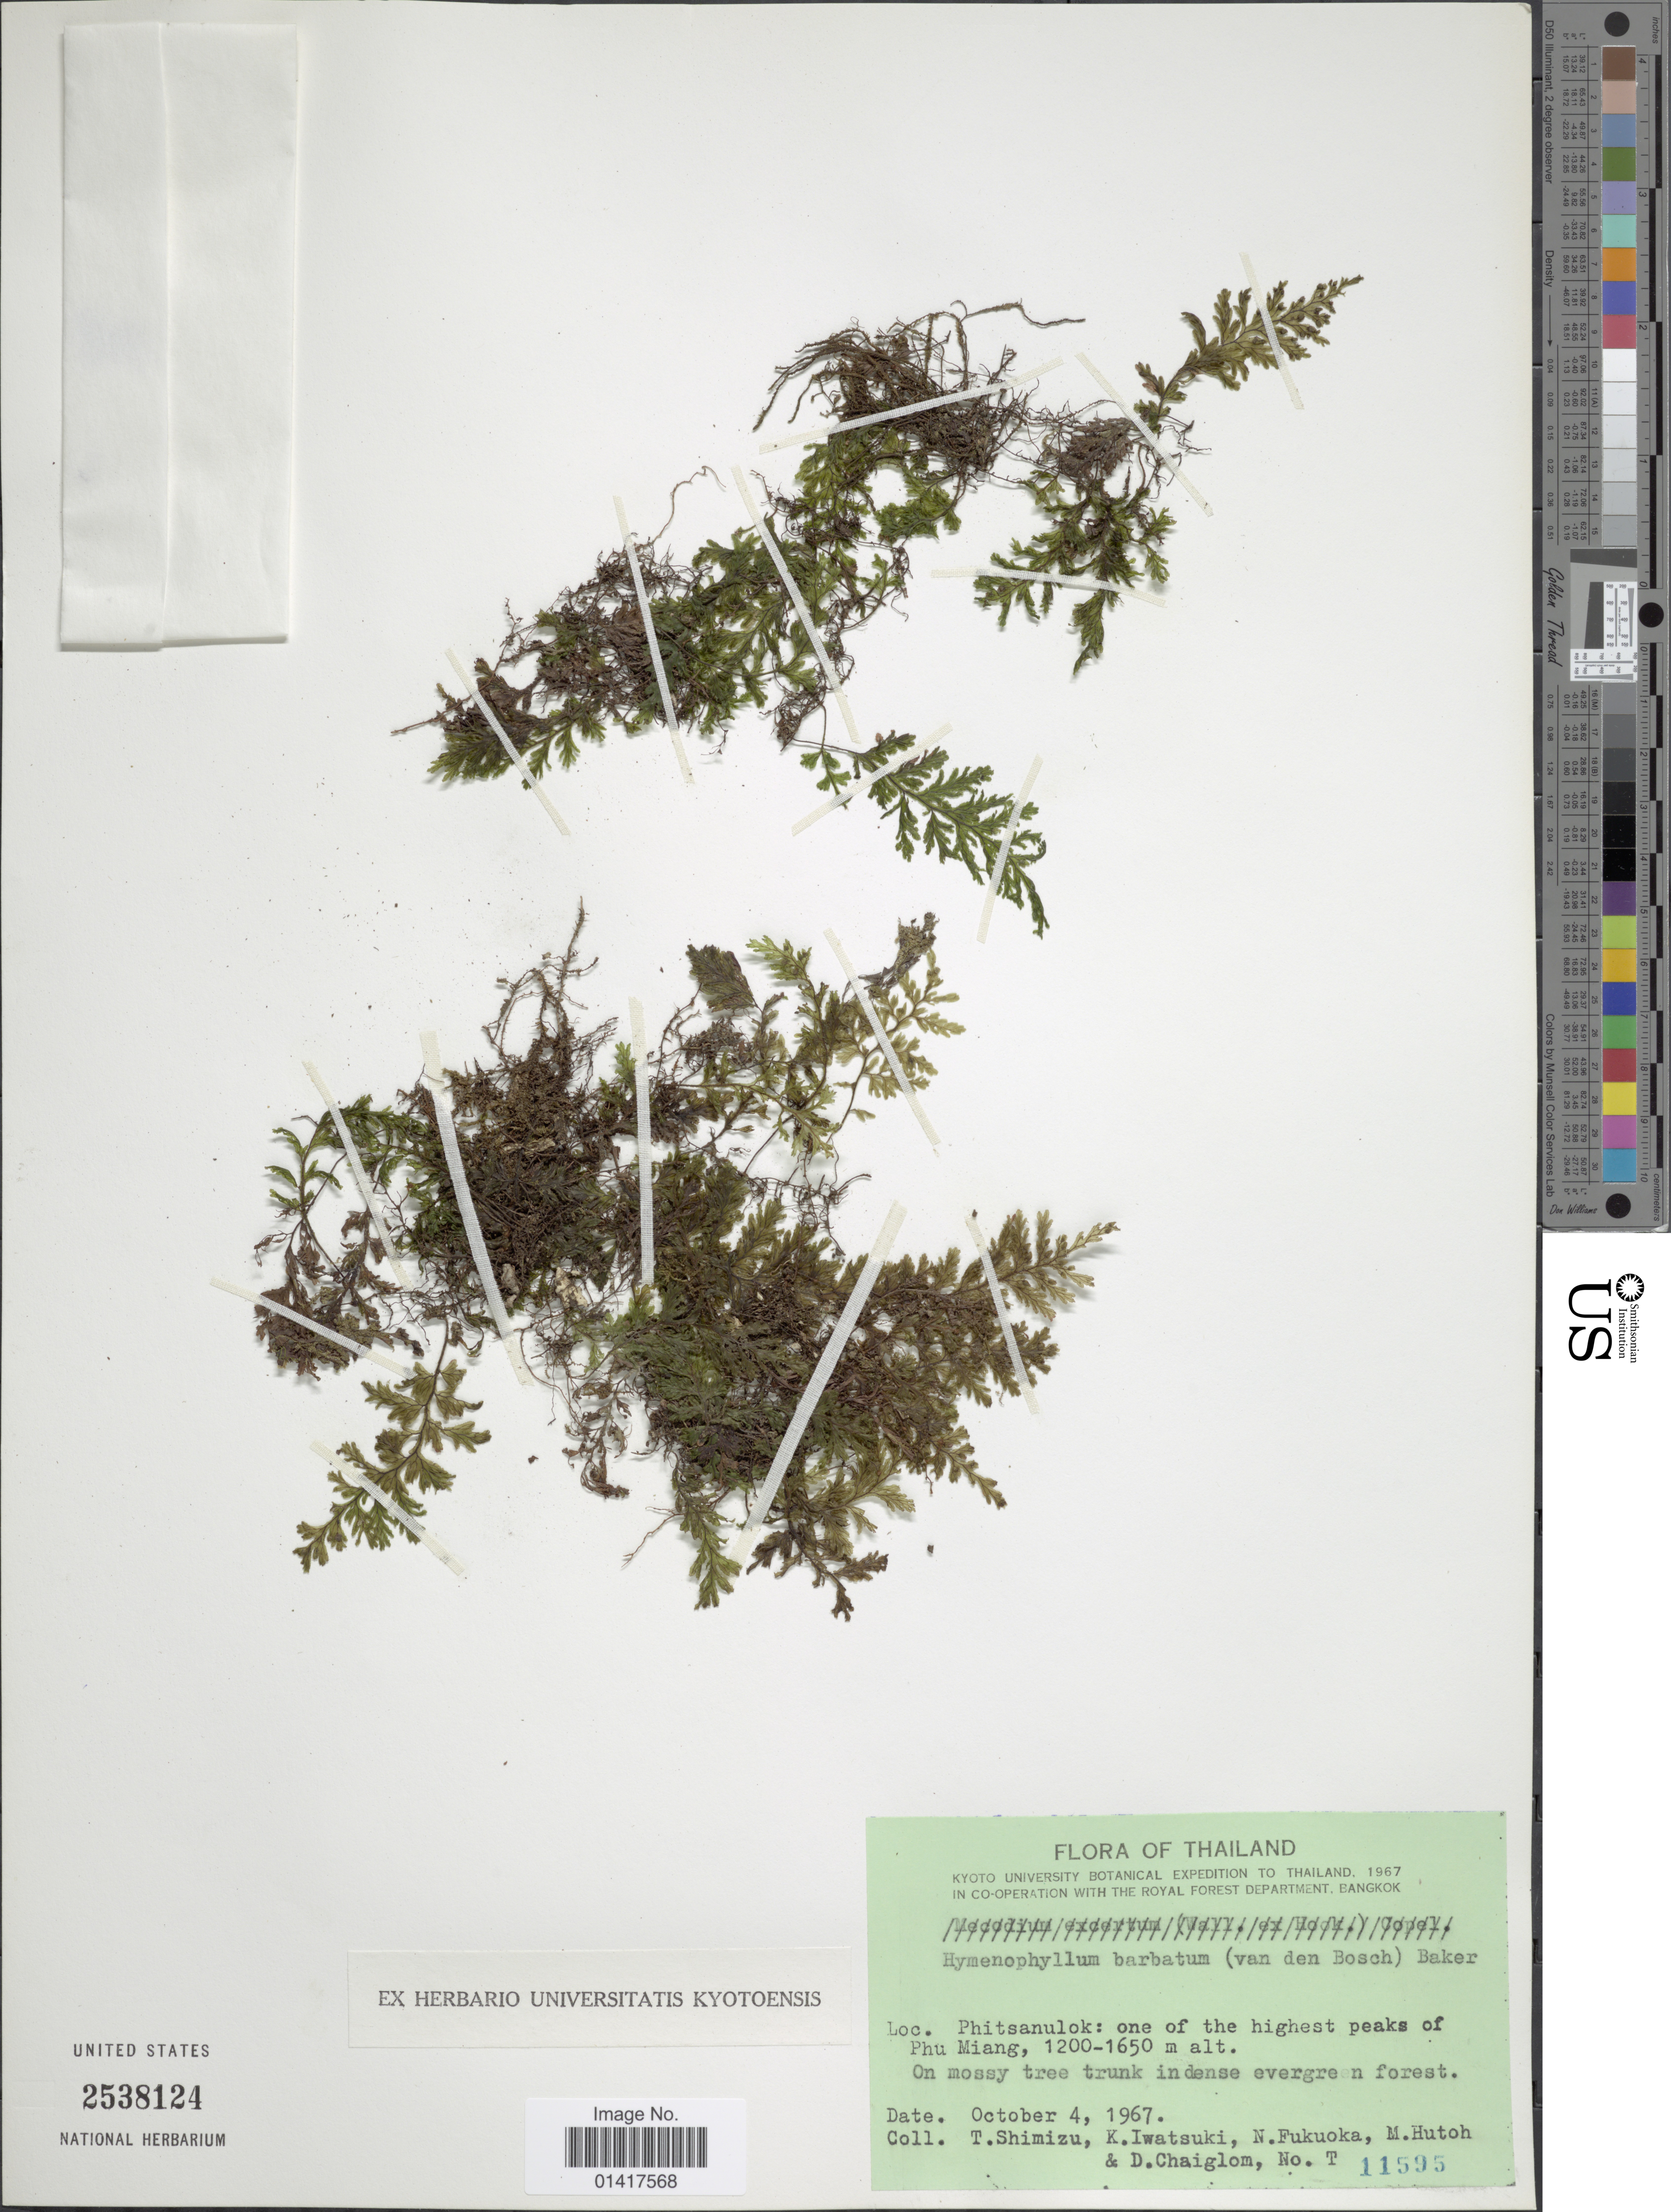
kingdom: Plantae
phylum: Tracheophyta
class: Polypodiopsida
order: Hymenophyllales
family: Hymenophyllaceae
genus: Hymenophyllum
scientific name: Hymenophyllum barbatum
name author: (Bosch) Baker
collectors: T. Shimizu, K. Iwatsuki, N. Fukuoka, M. Hutoh & D. Chaiglom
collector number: T11595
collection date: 1967-10-04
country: Thailand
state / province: Phitsanulok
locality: Phitsanulok: one of the highest peaks of Phu Miang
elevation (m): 1200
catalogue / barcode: US 2538124